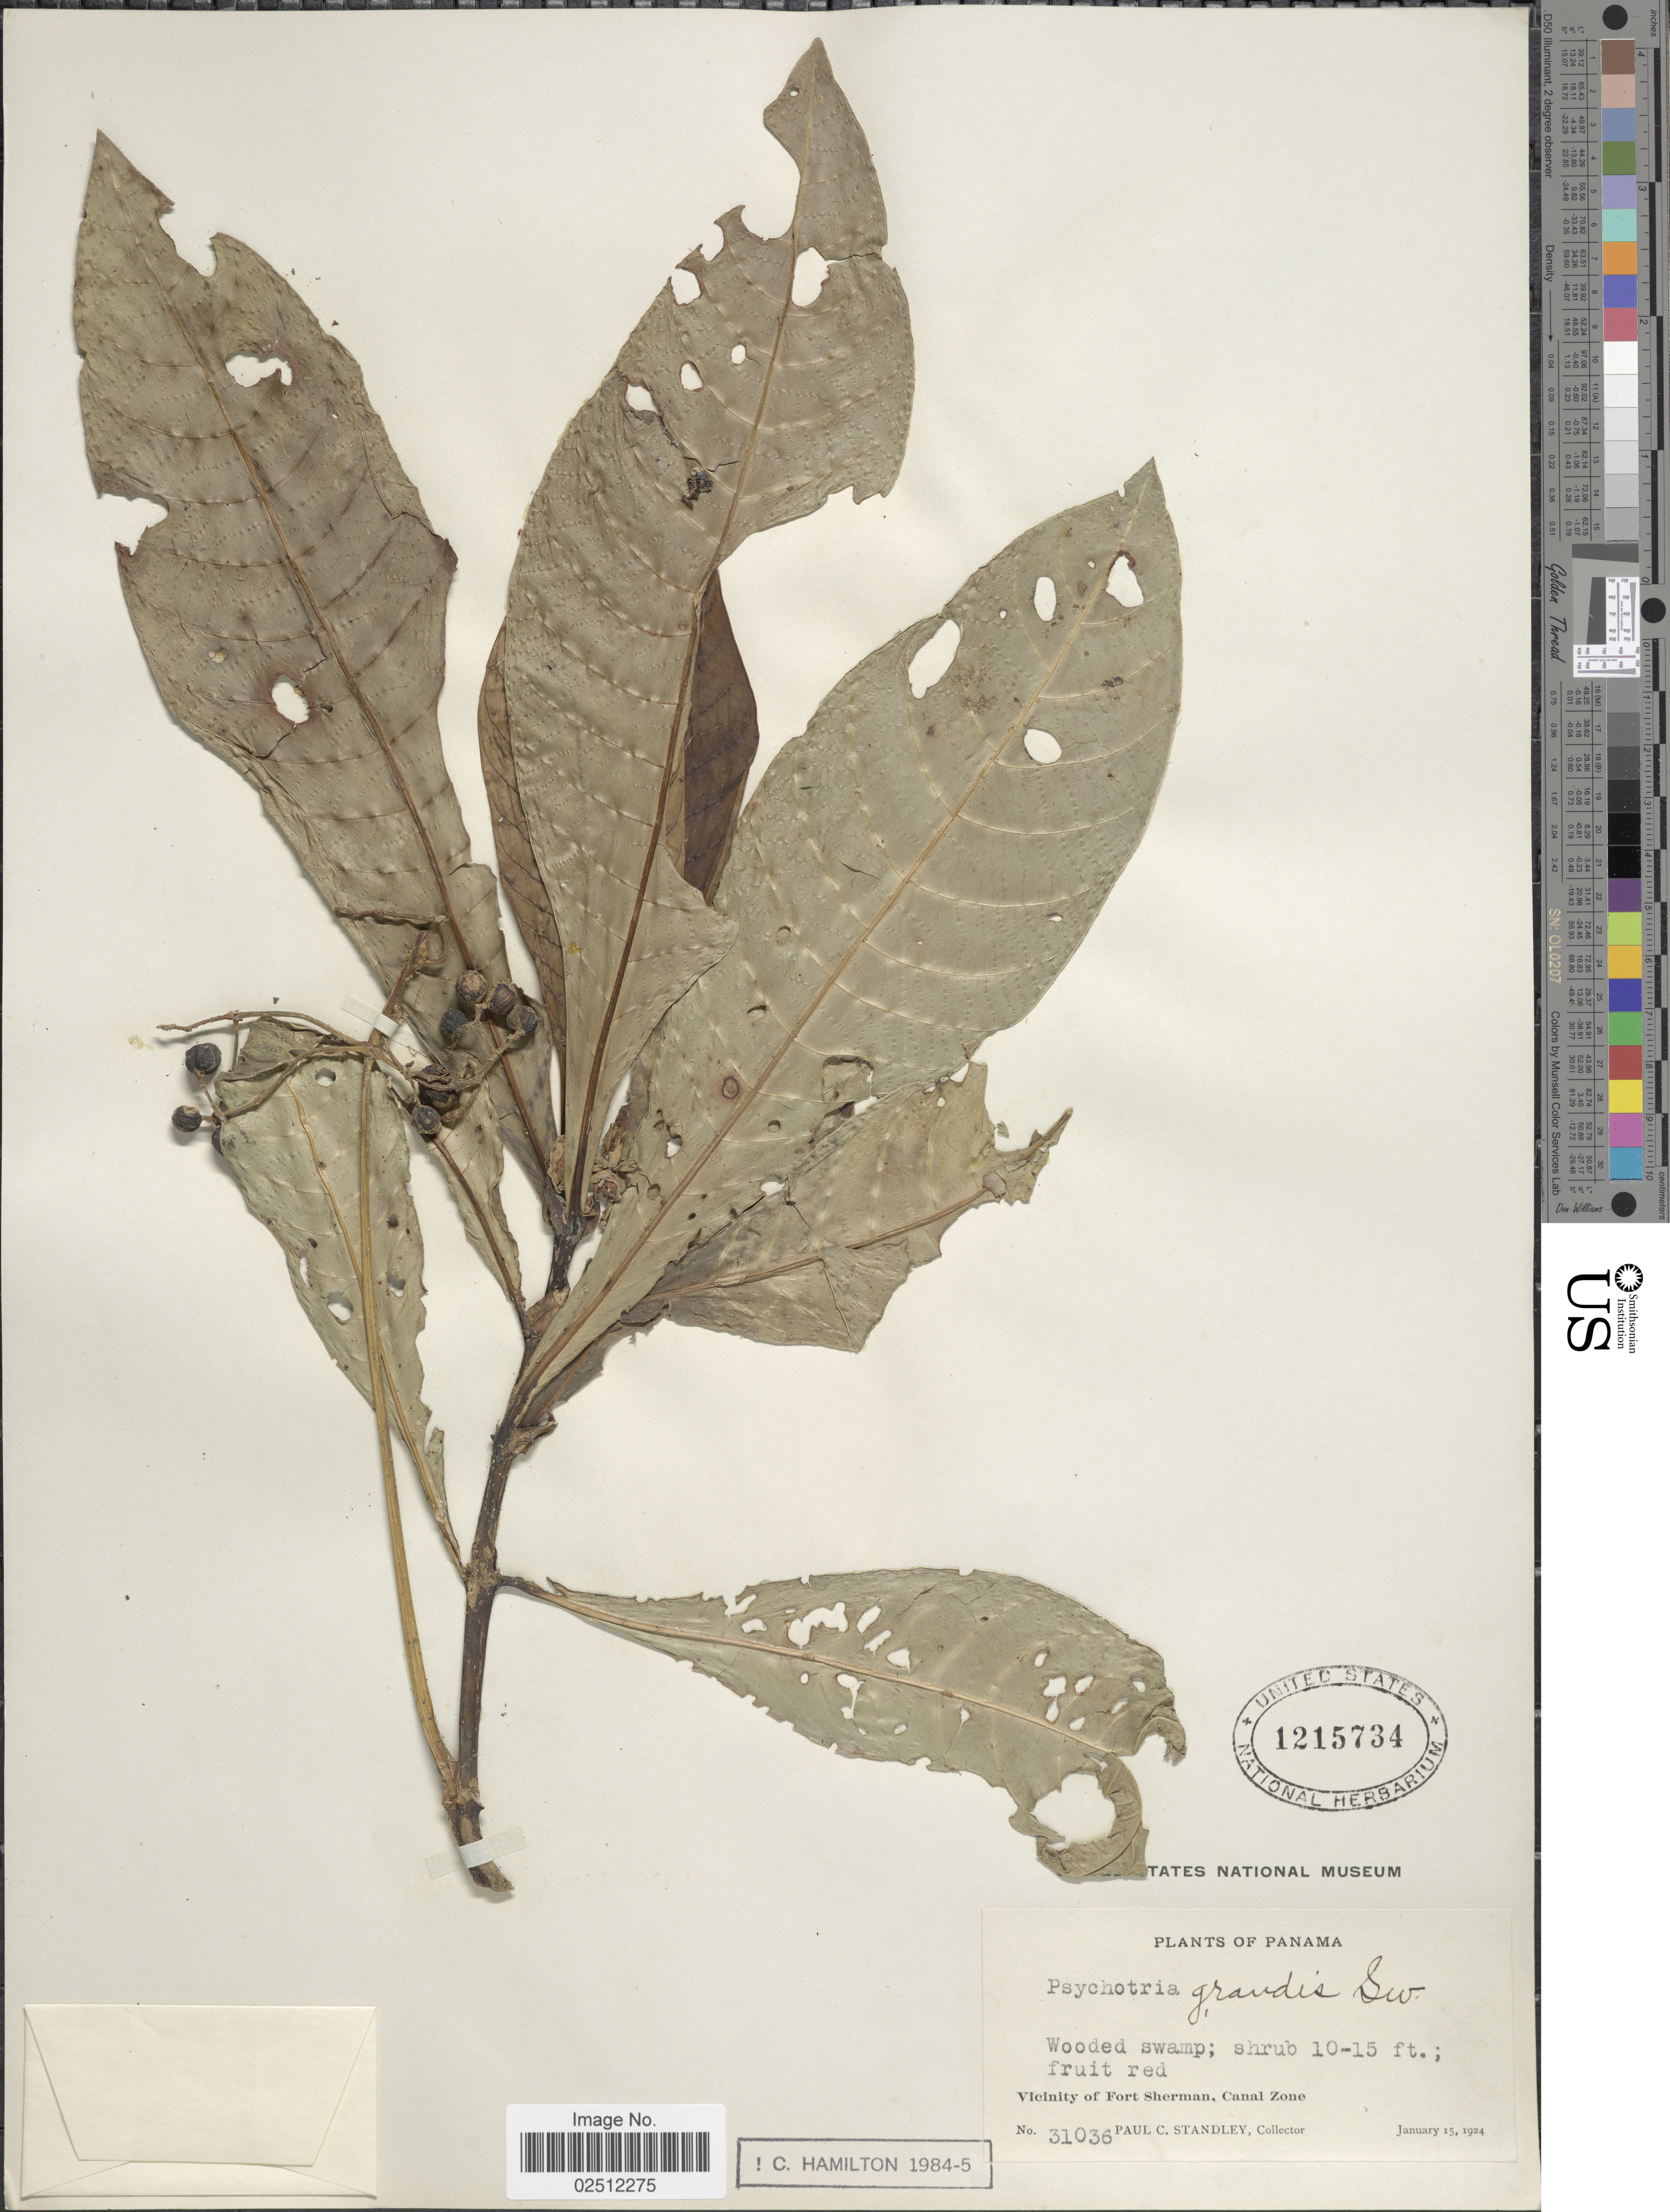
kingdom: Plantae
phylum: Tracheophyta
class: Magnoliopsida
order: Gentianales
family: Rubiaceae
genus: Psychotria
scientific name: Psychotria grandis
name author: Sw.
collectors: P. C. Standley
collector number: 31036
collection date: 1924-01-15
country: Panama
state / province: Colón / Panamá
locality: Wooded swamp, Vicinity of Fort Sherman, Canal Zone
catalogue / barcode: US 1215734